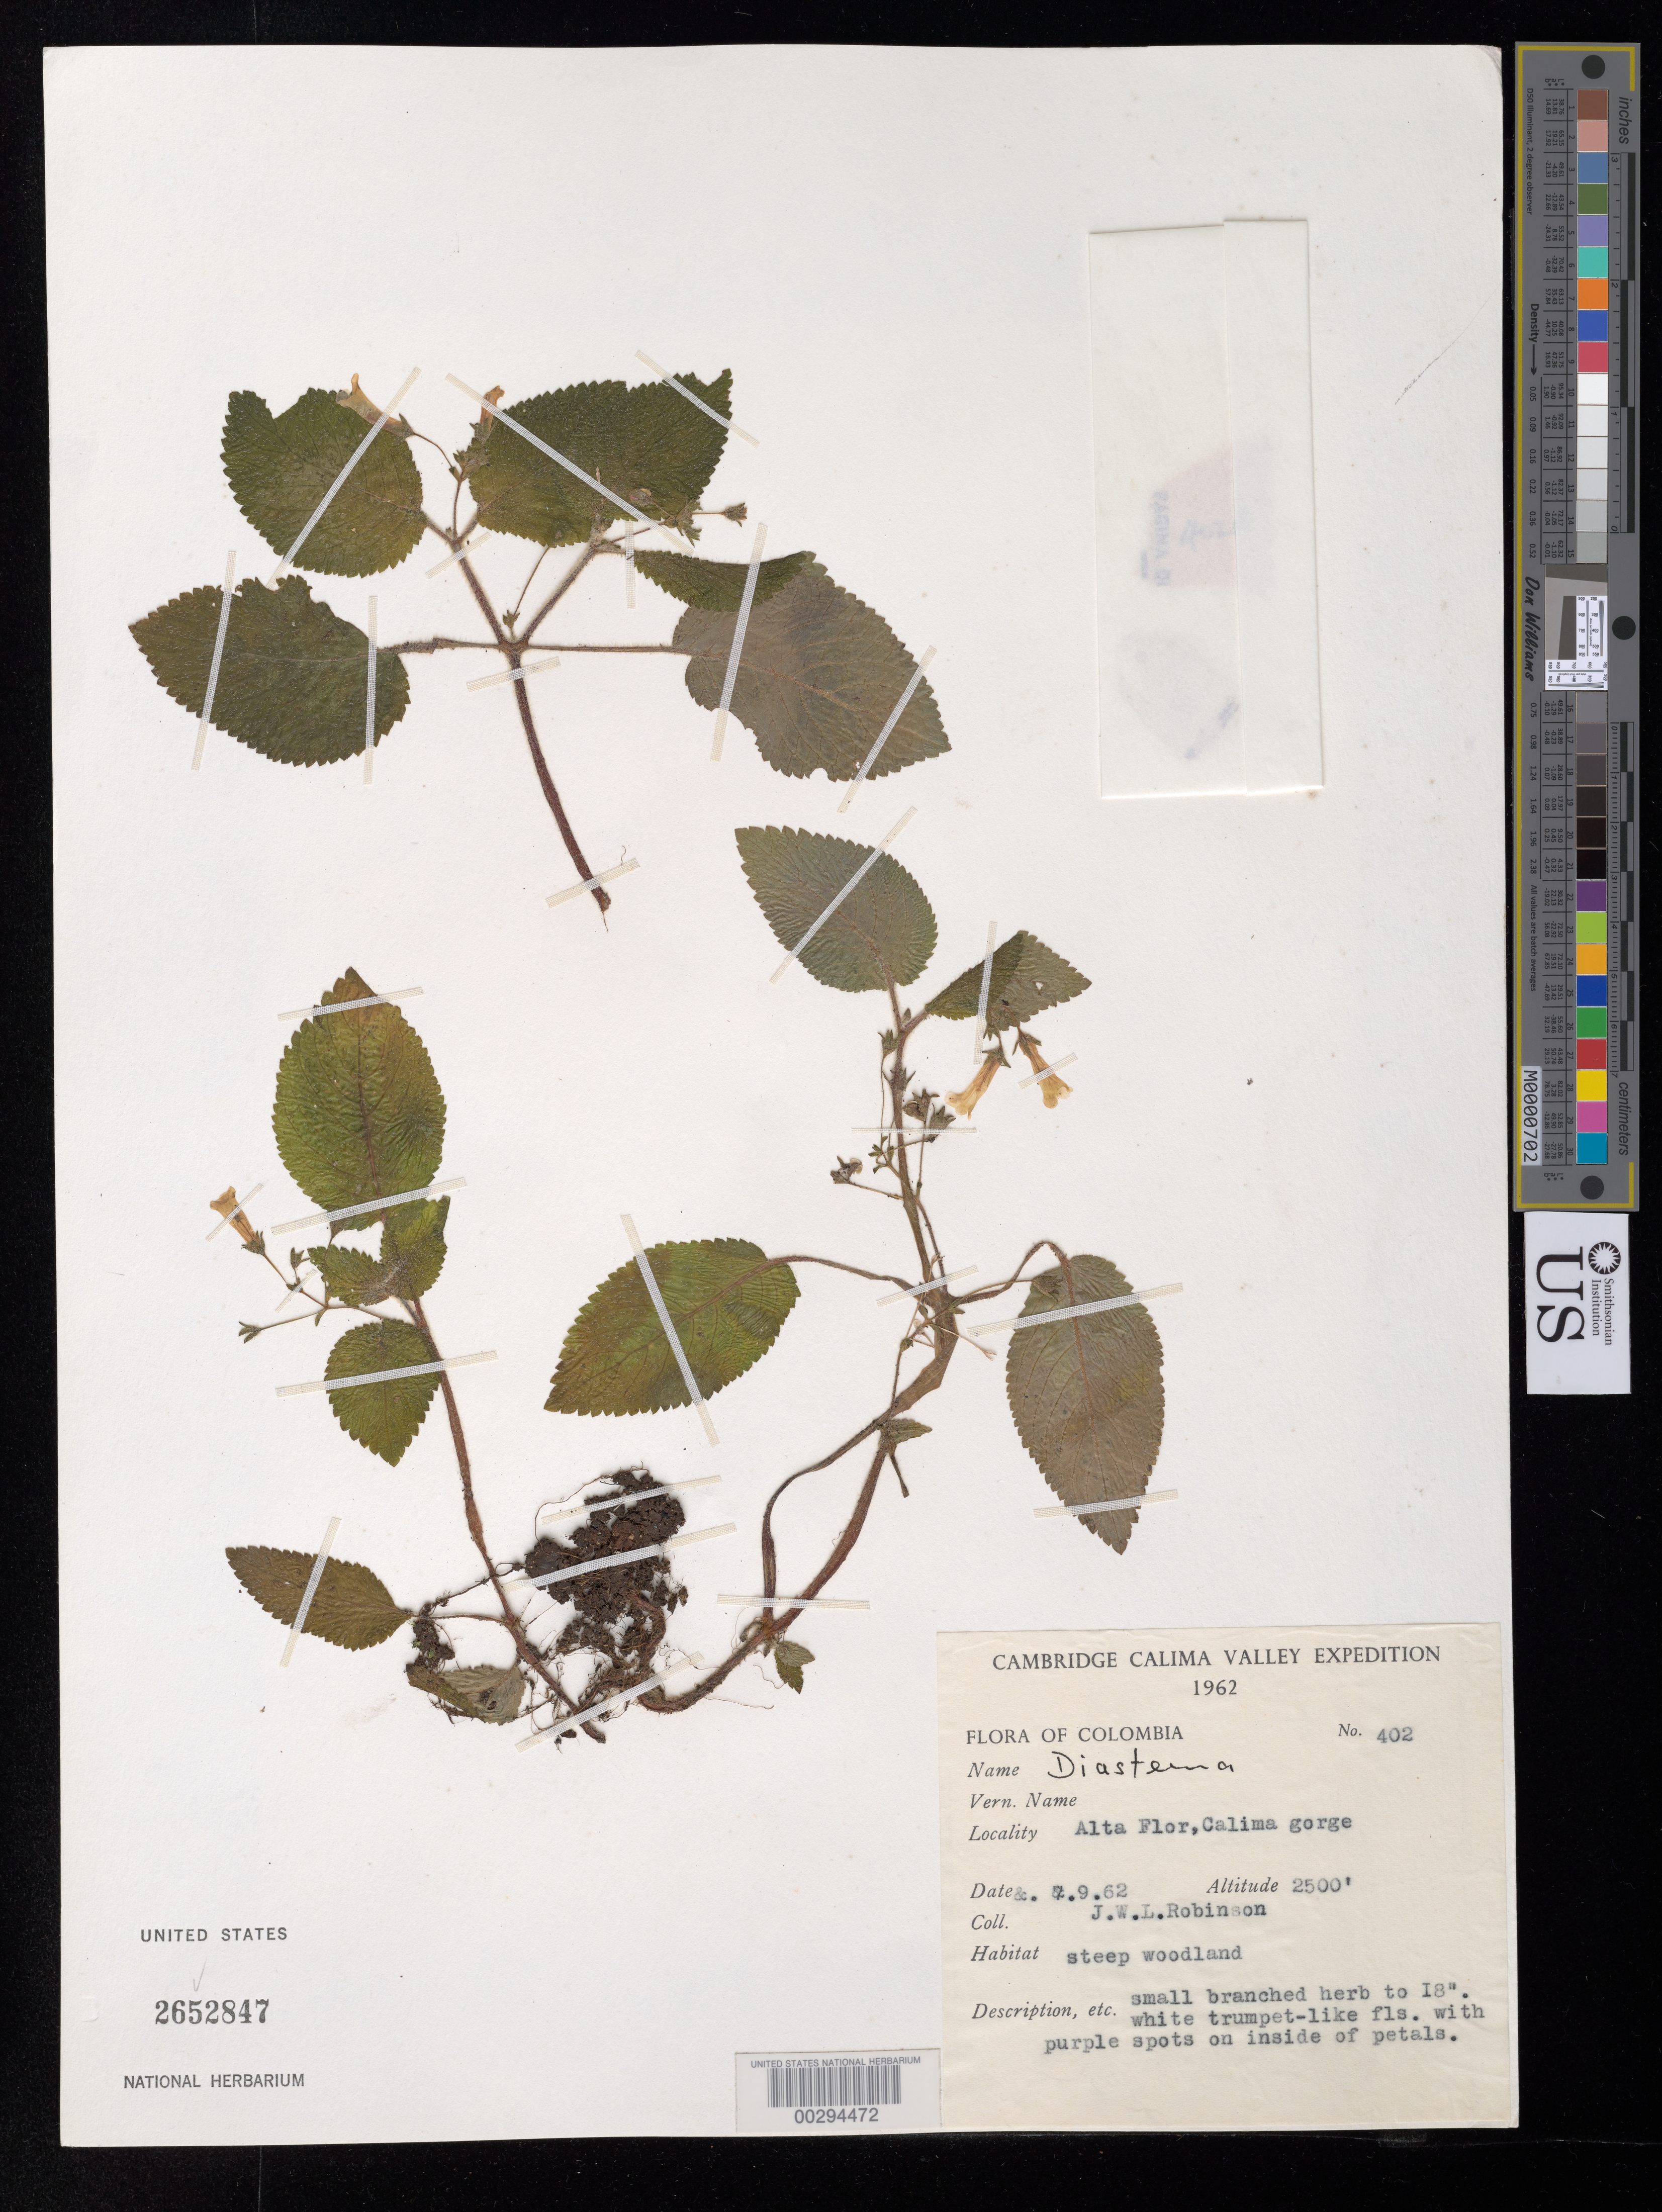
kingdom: Plantae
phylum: Tracheophyta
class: Magnoliopsida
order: Lamiales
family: Gesneriaceae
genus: Diastema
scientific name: Diastema sp.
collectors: J. W. Robinson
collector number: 402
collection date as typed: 07 Sep 1962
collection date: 1962-09-07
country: Colombia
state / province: Valle del Cauca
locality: Alta Flor, Calima Gorge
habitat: Steep woodland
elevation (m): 760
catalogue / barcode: US 2652847